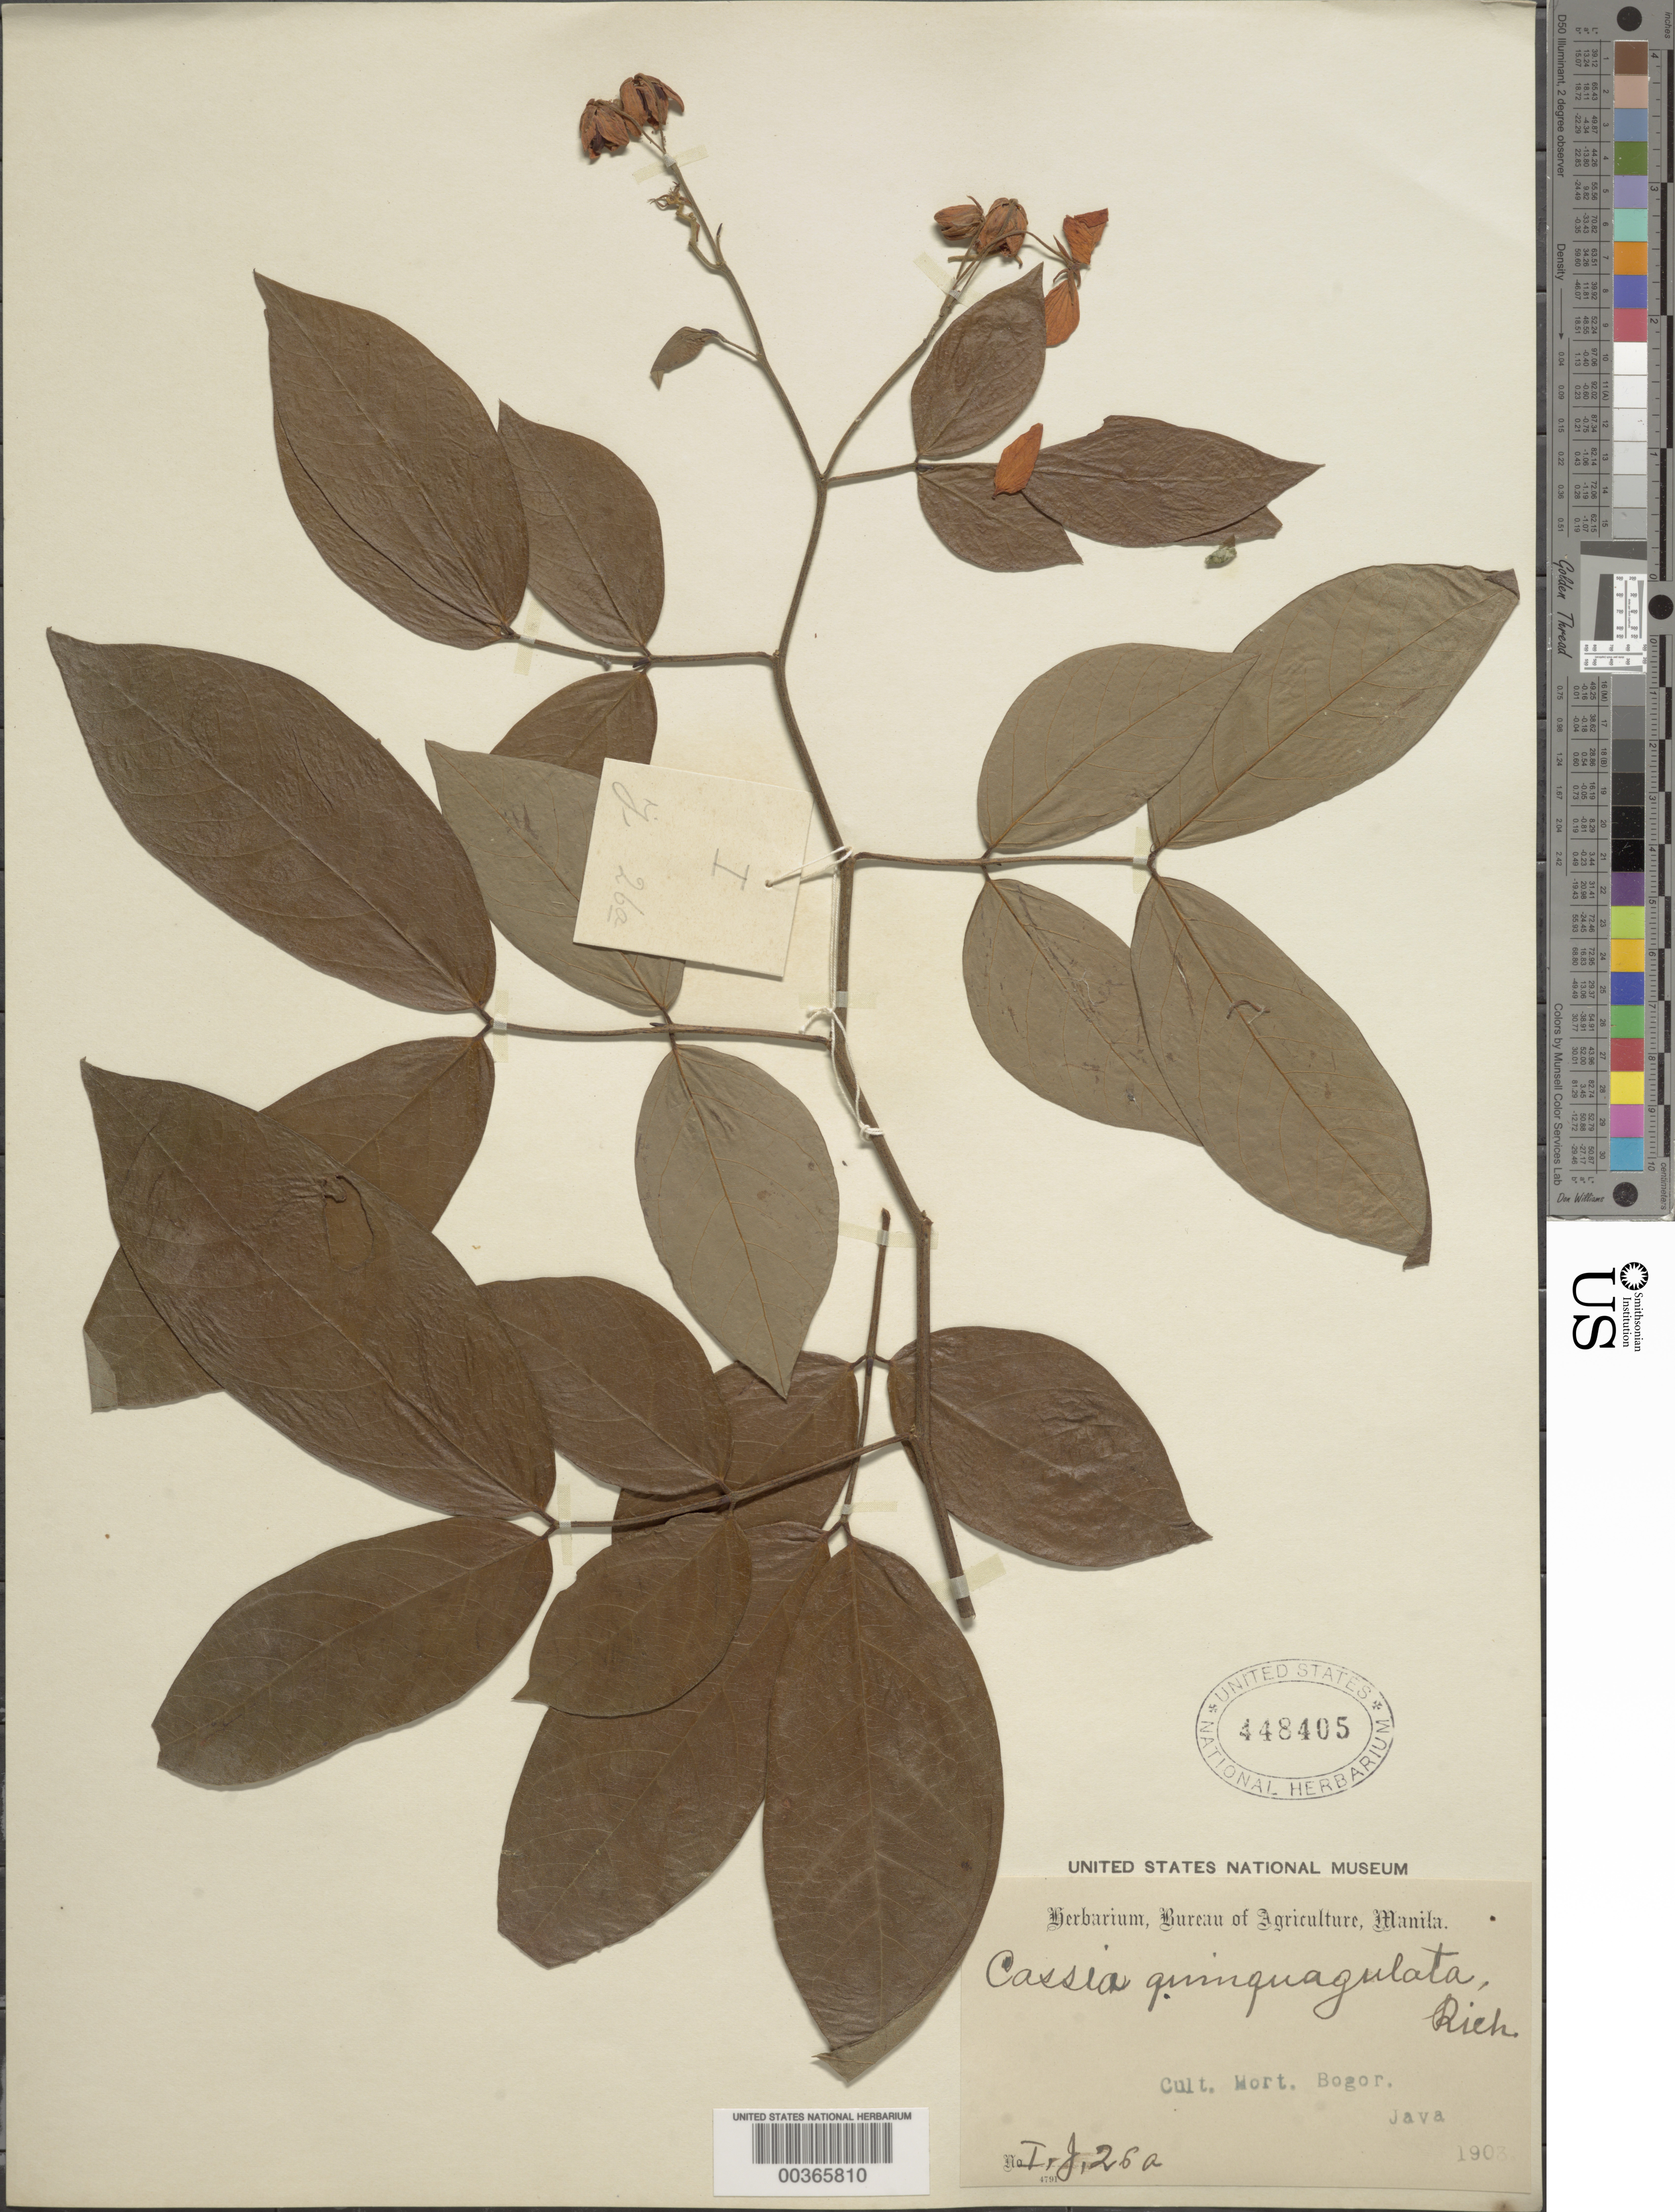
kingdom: Plantae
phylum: Tracheophyta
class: Magnoliopsida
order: Fabales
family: Fabaceae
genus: Senna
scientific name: Senna quinquangulata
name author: (Rich.) H.S. Irwin & Barneby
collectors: F. R. Fosberg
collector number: I.j.26a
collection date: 1946-08-19/1946-08-21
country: Micronesia, Federated States of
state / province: Kosrae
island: Lelu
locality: Lela (Lele) Harbor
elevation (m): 1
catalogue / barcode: US 448405